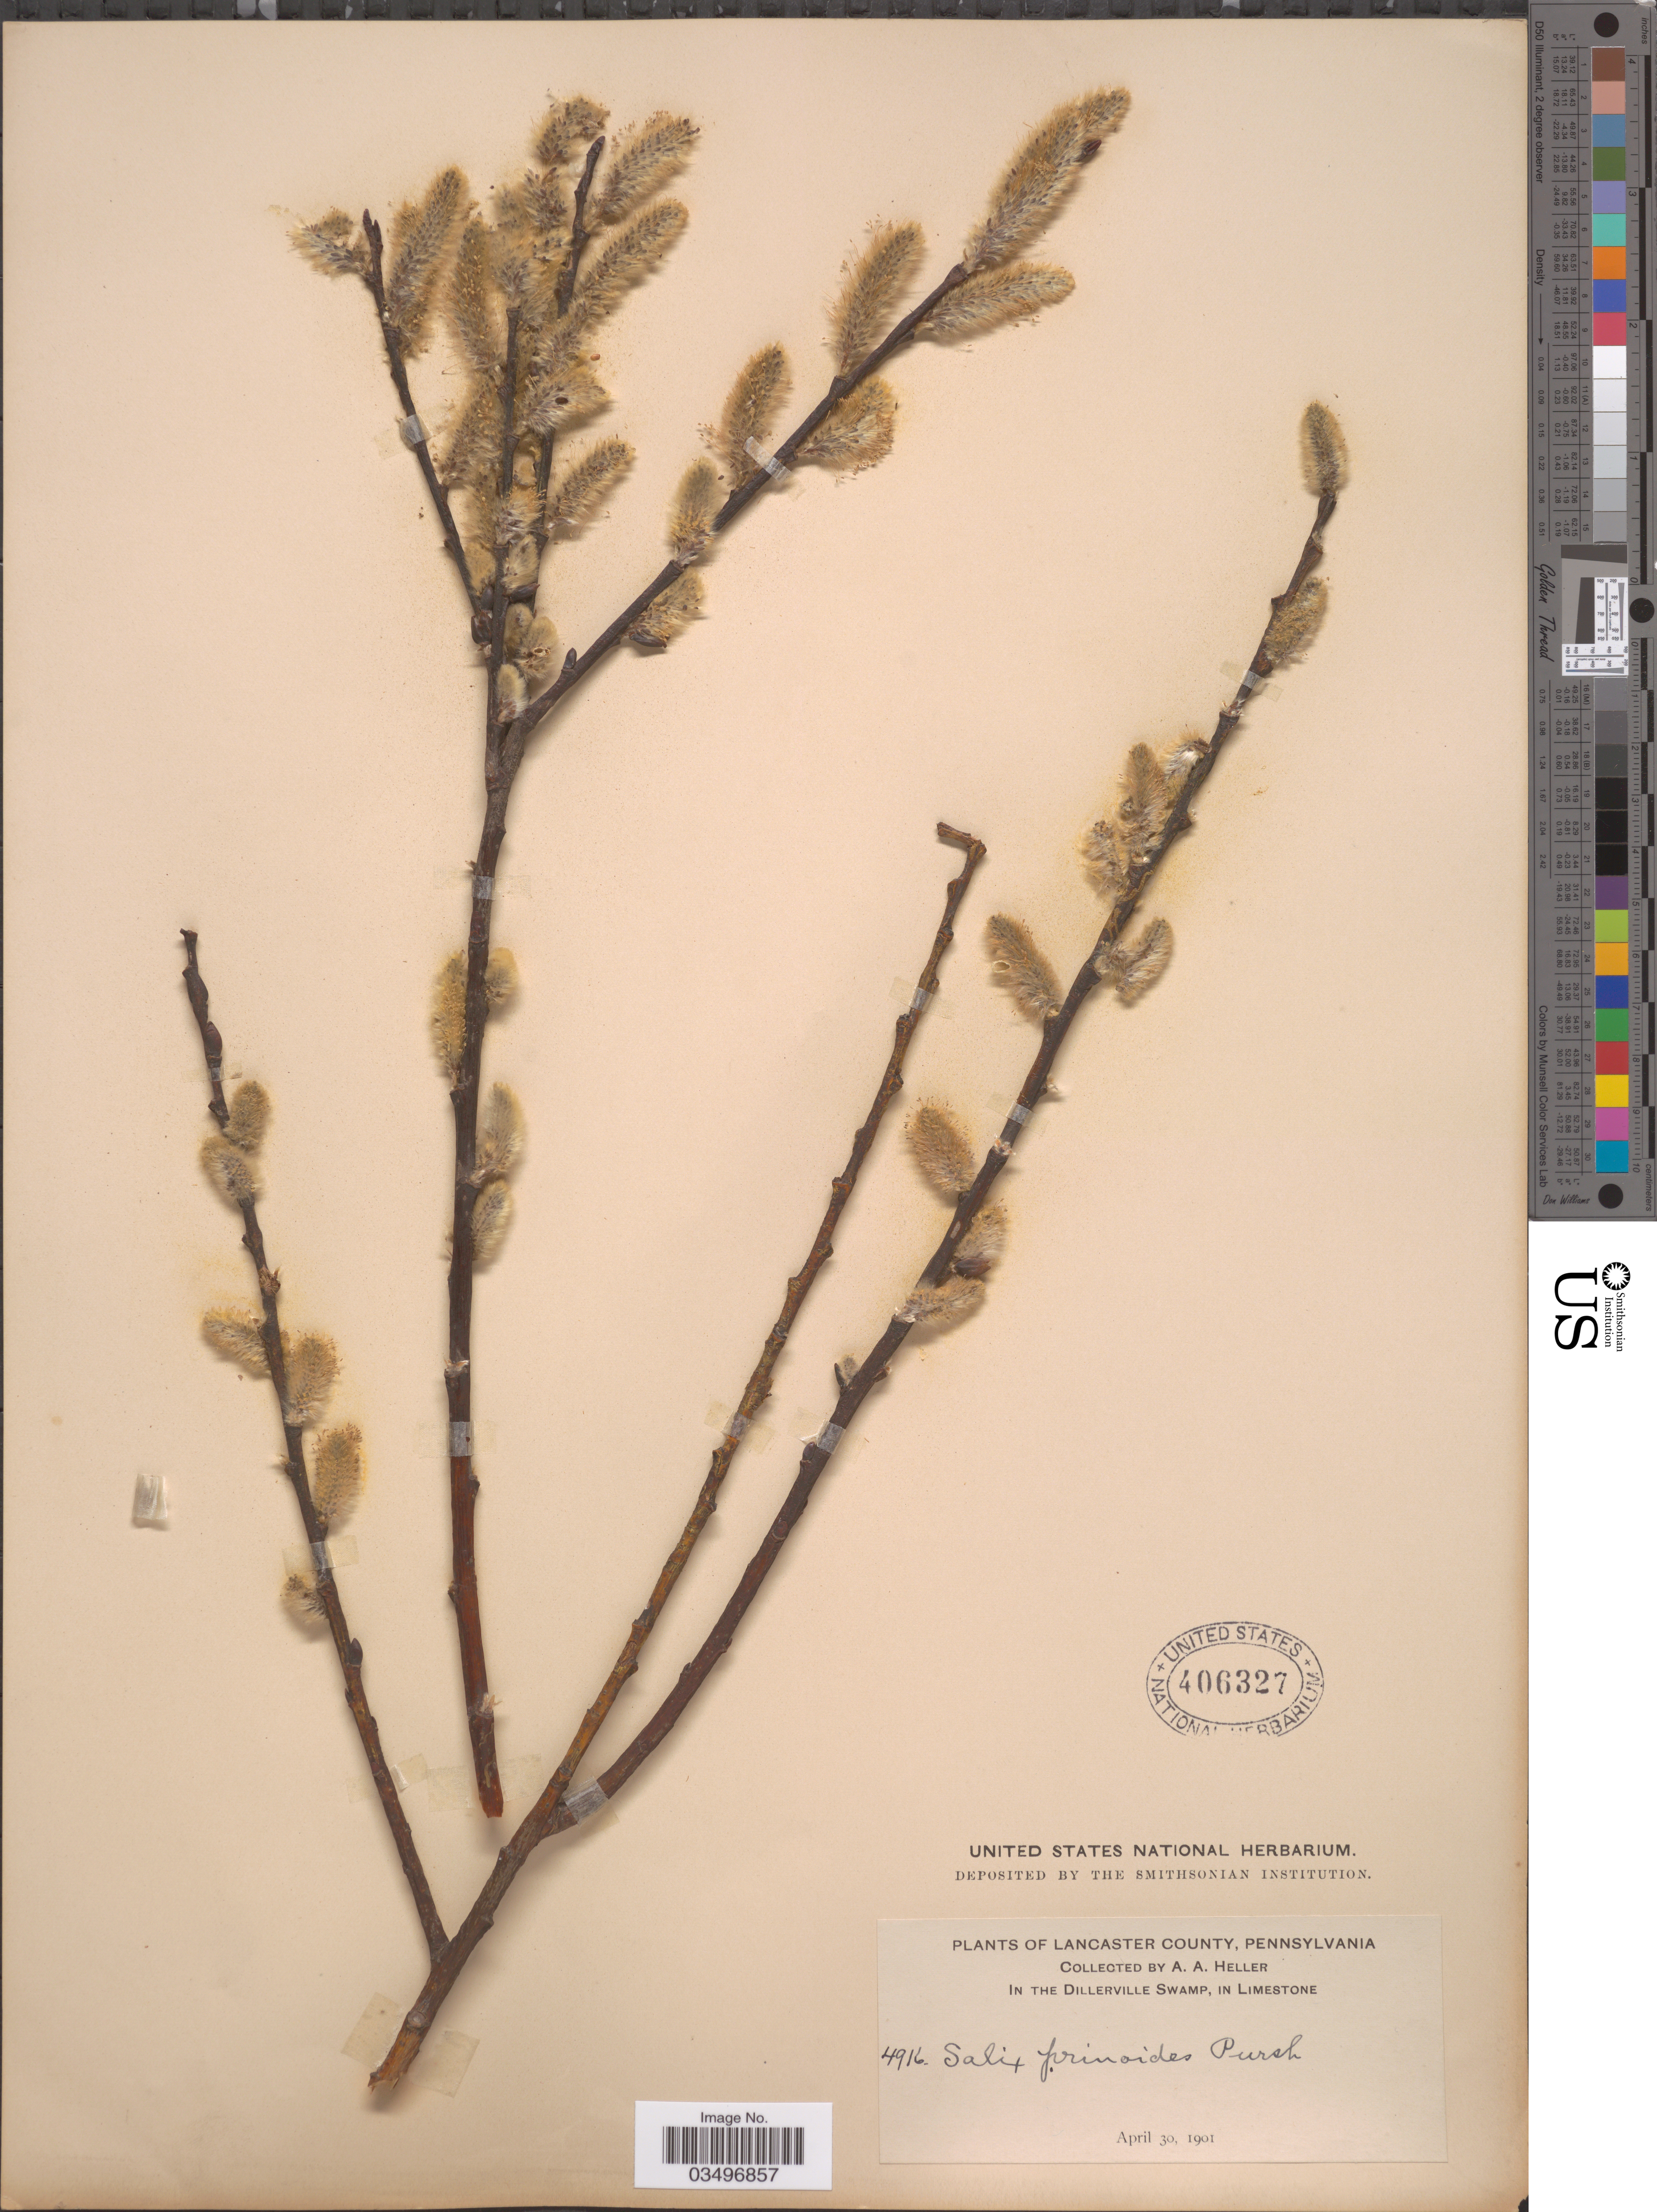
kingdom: Plantae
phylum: Tracheophyta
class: Magnoliopsida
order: Malpighiales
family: Salicaceae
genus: Salix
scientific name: Salix discolor var. prinoides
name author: (Pursh) Andersson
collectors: A. A. Heller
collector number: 4916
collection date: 1901-04-30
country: United States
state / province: Pennsylvania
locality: Lancaster County. In the Dillerville Swamp.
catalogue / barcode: US 406327